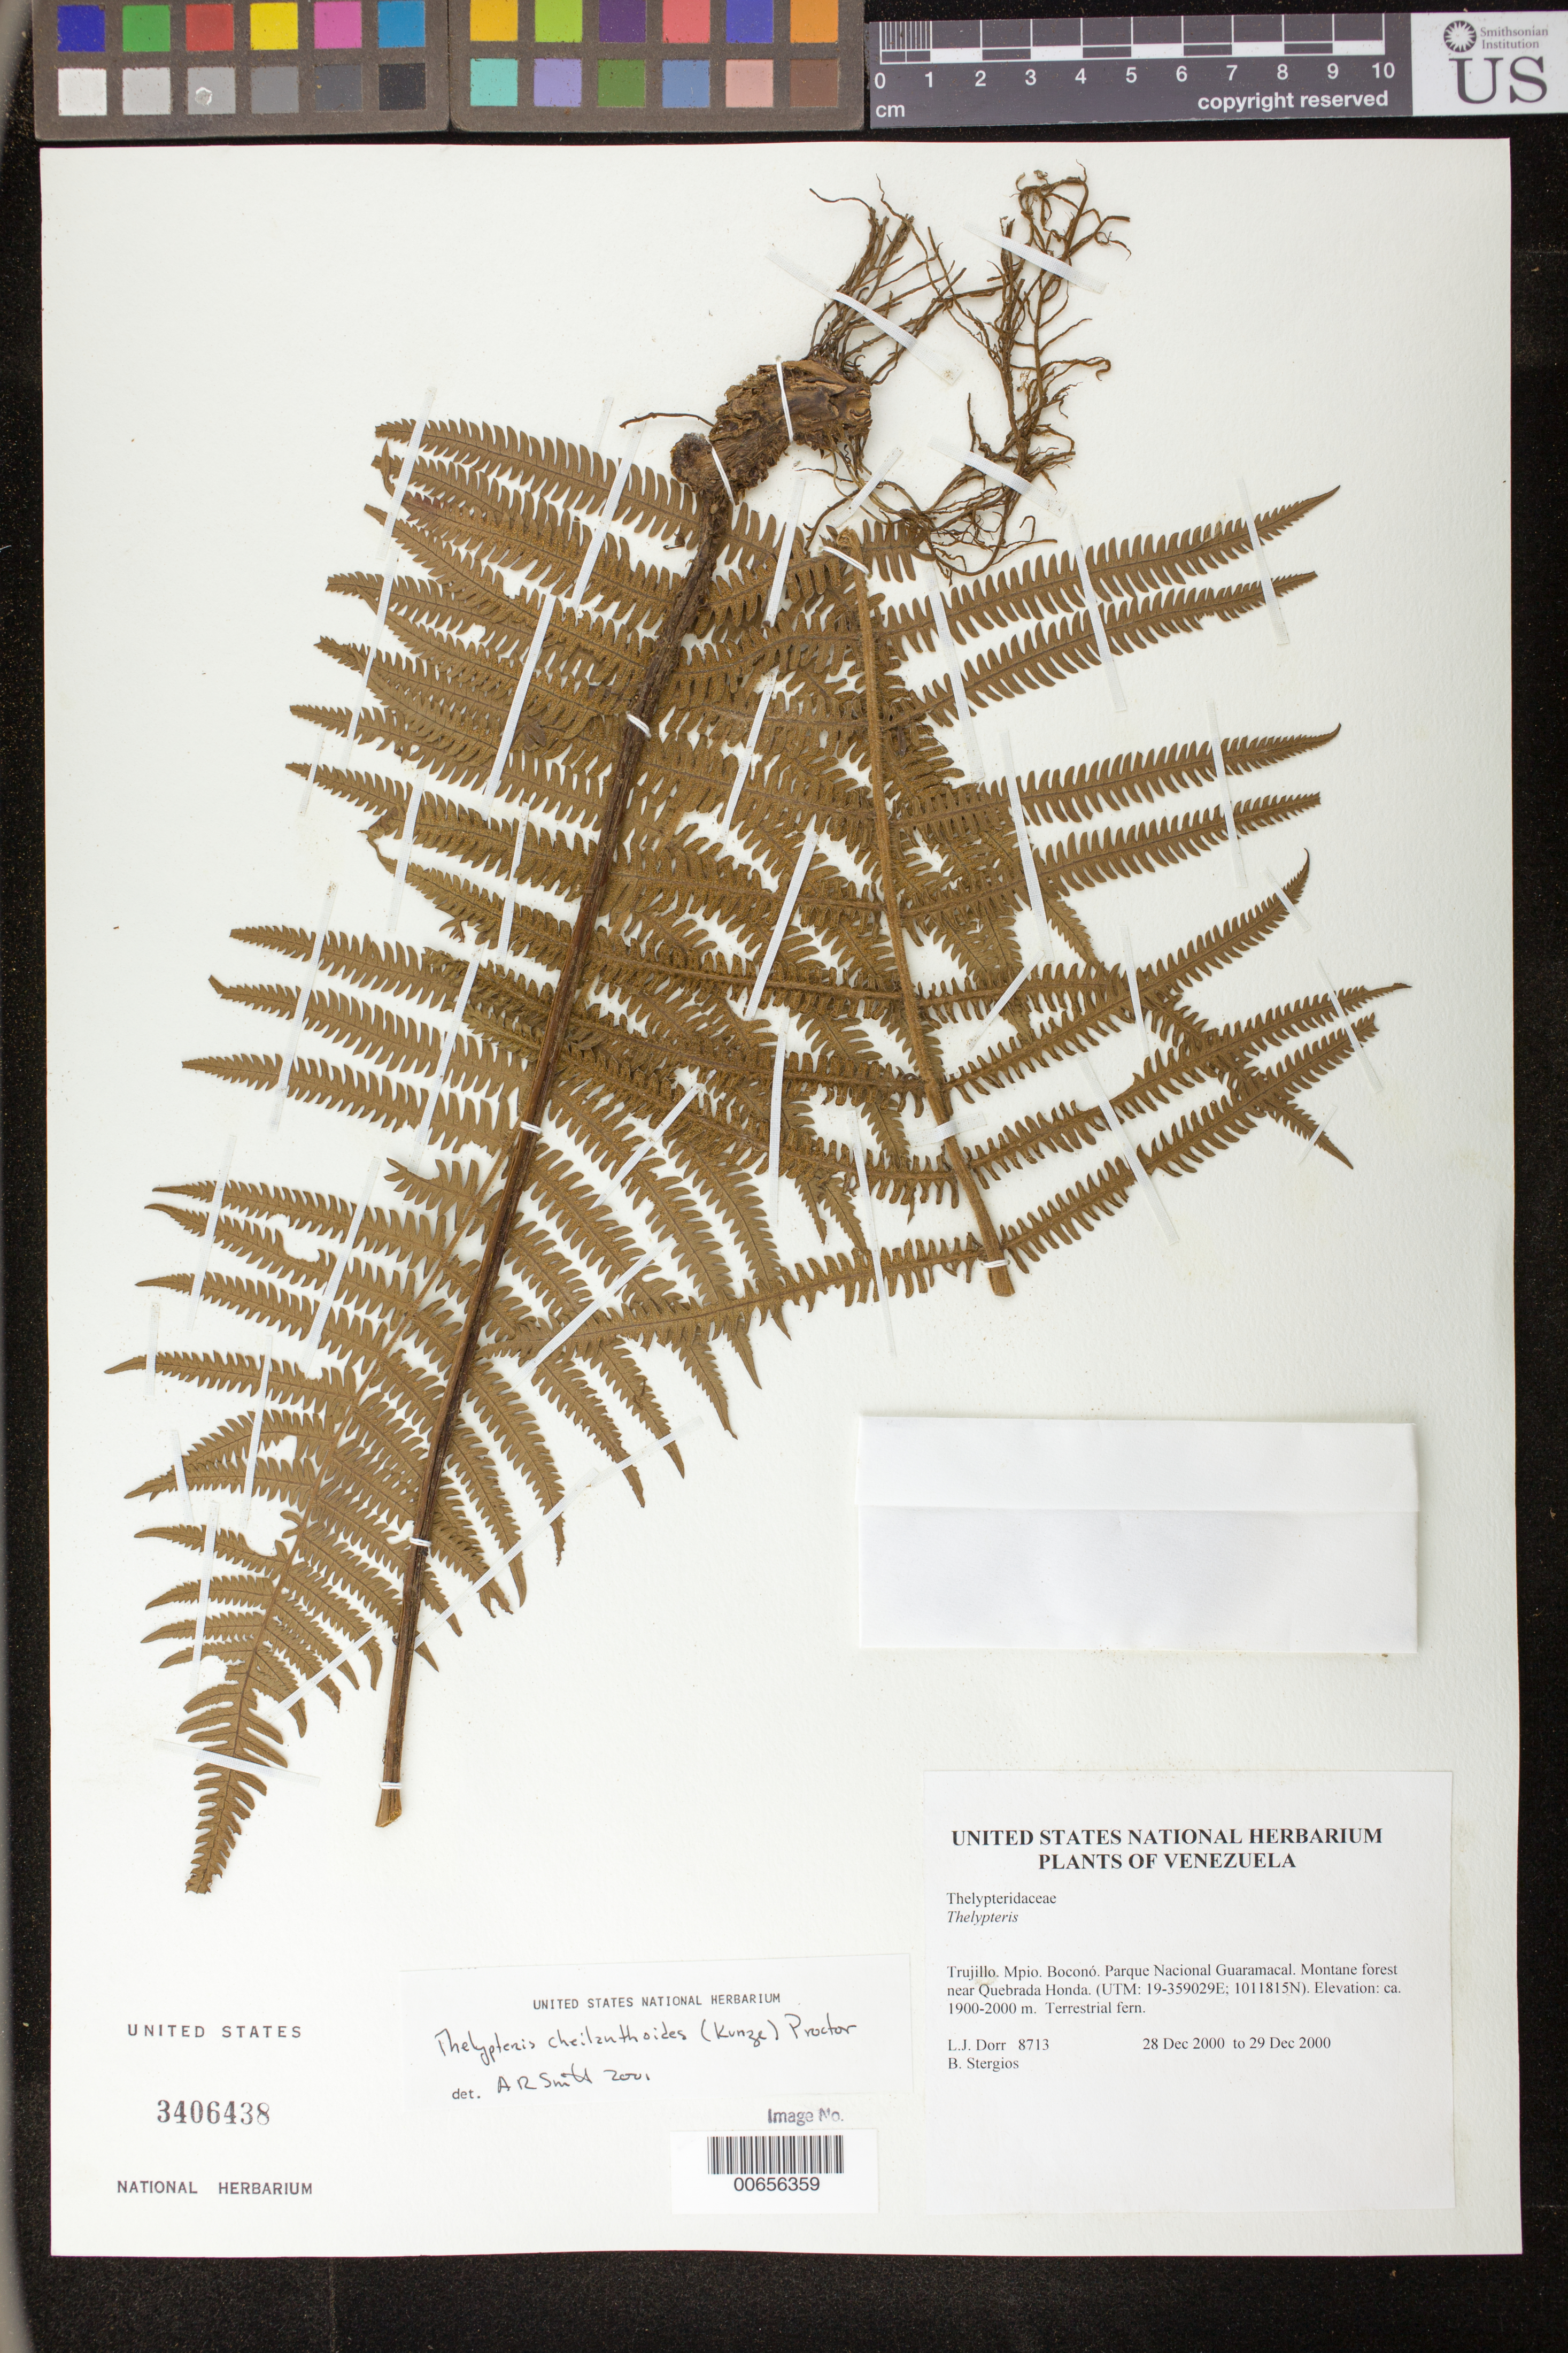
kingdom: Plantae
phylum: Tracheophyta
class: Polypodiopsida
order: Polypodiales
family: Thelypteridaceae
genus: Thelypteris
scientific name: Thelypteris cheilanthoides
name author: (Kunze) Proctor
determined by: Smith, Alan R., (UC)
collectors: L. J. Dorr & B. G. Stergios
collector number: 8713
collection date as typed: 28 Dec 2000 to 29 Dec 2000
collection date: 2000-12-28/2000-12-29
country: Venezuela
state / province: Trujillo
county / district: Boconó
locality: Parque Nacional Guaramacal near Quebrada Honda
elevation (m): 1900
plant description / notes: NY, PORT, UC, US, VEN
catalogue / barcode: US 3406438